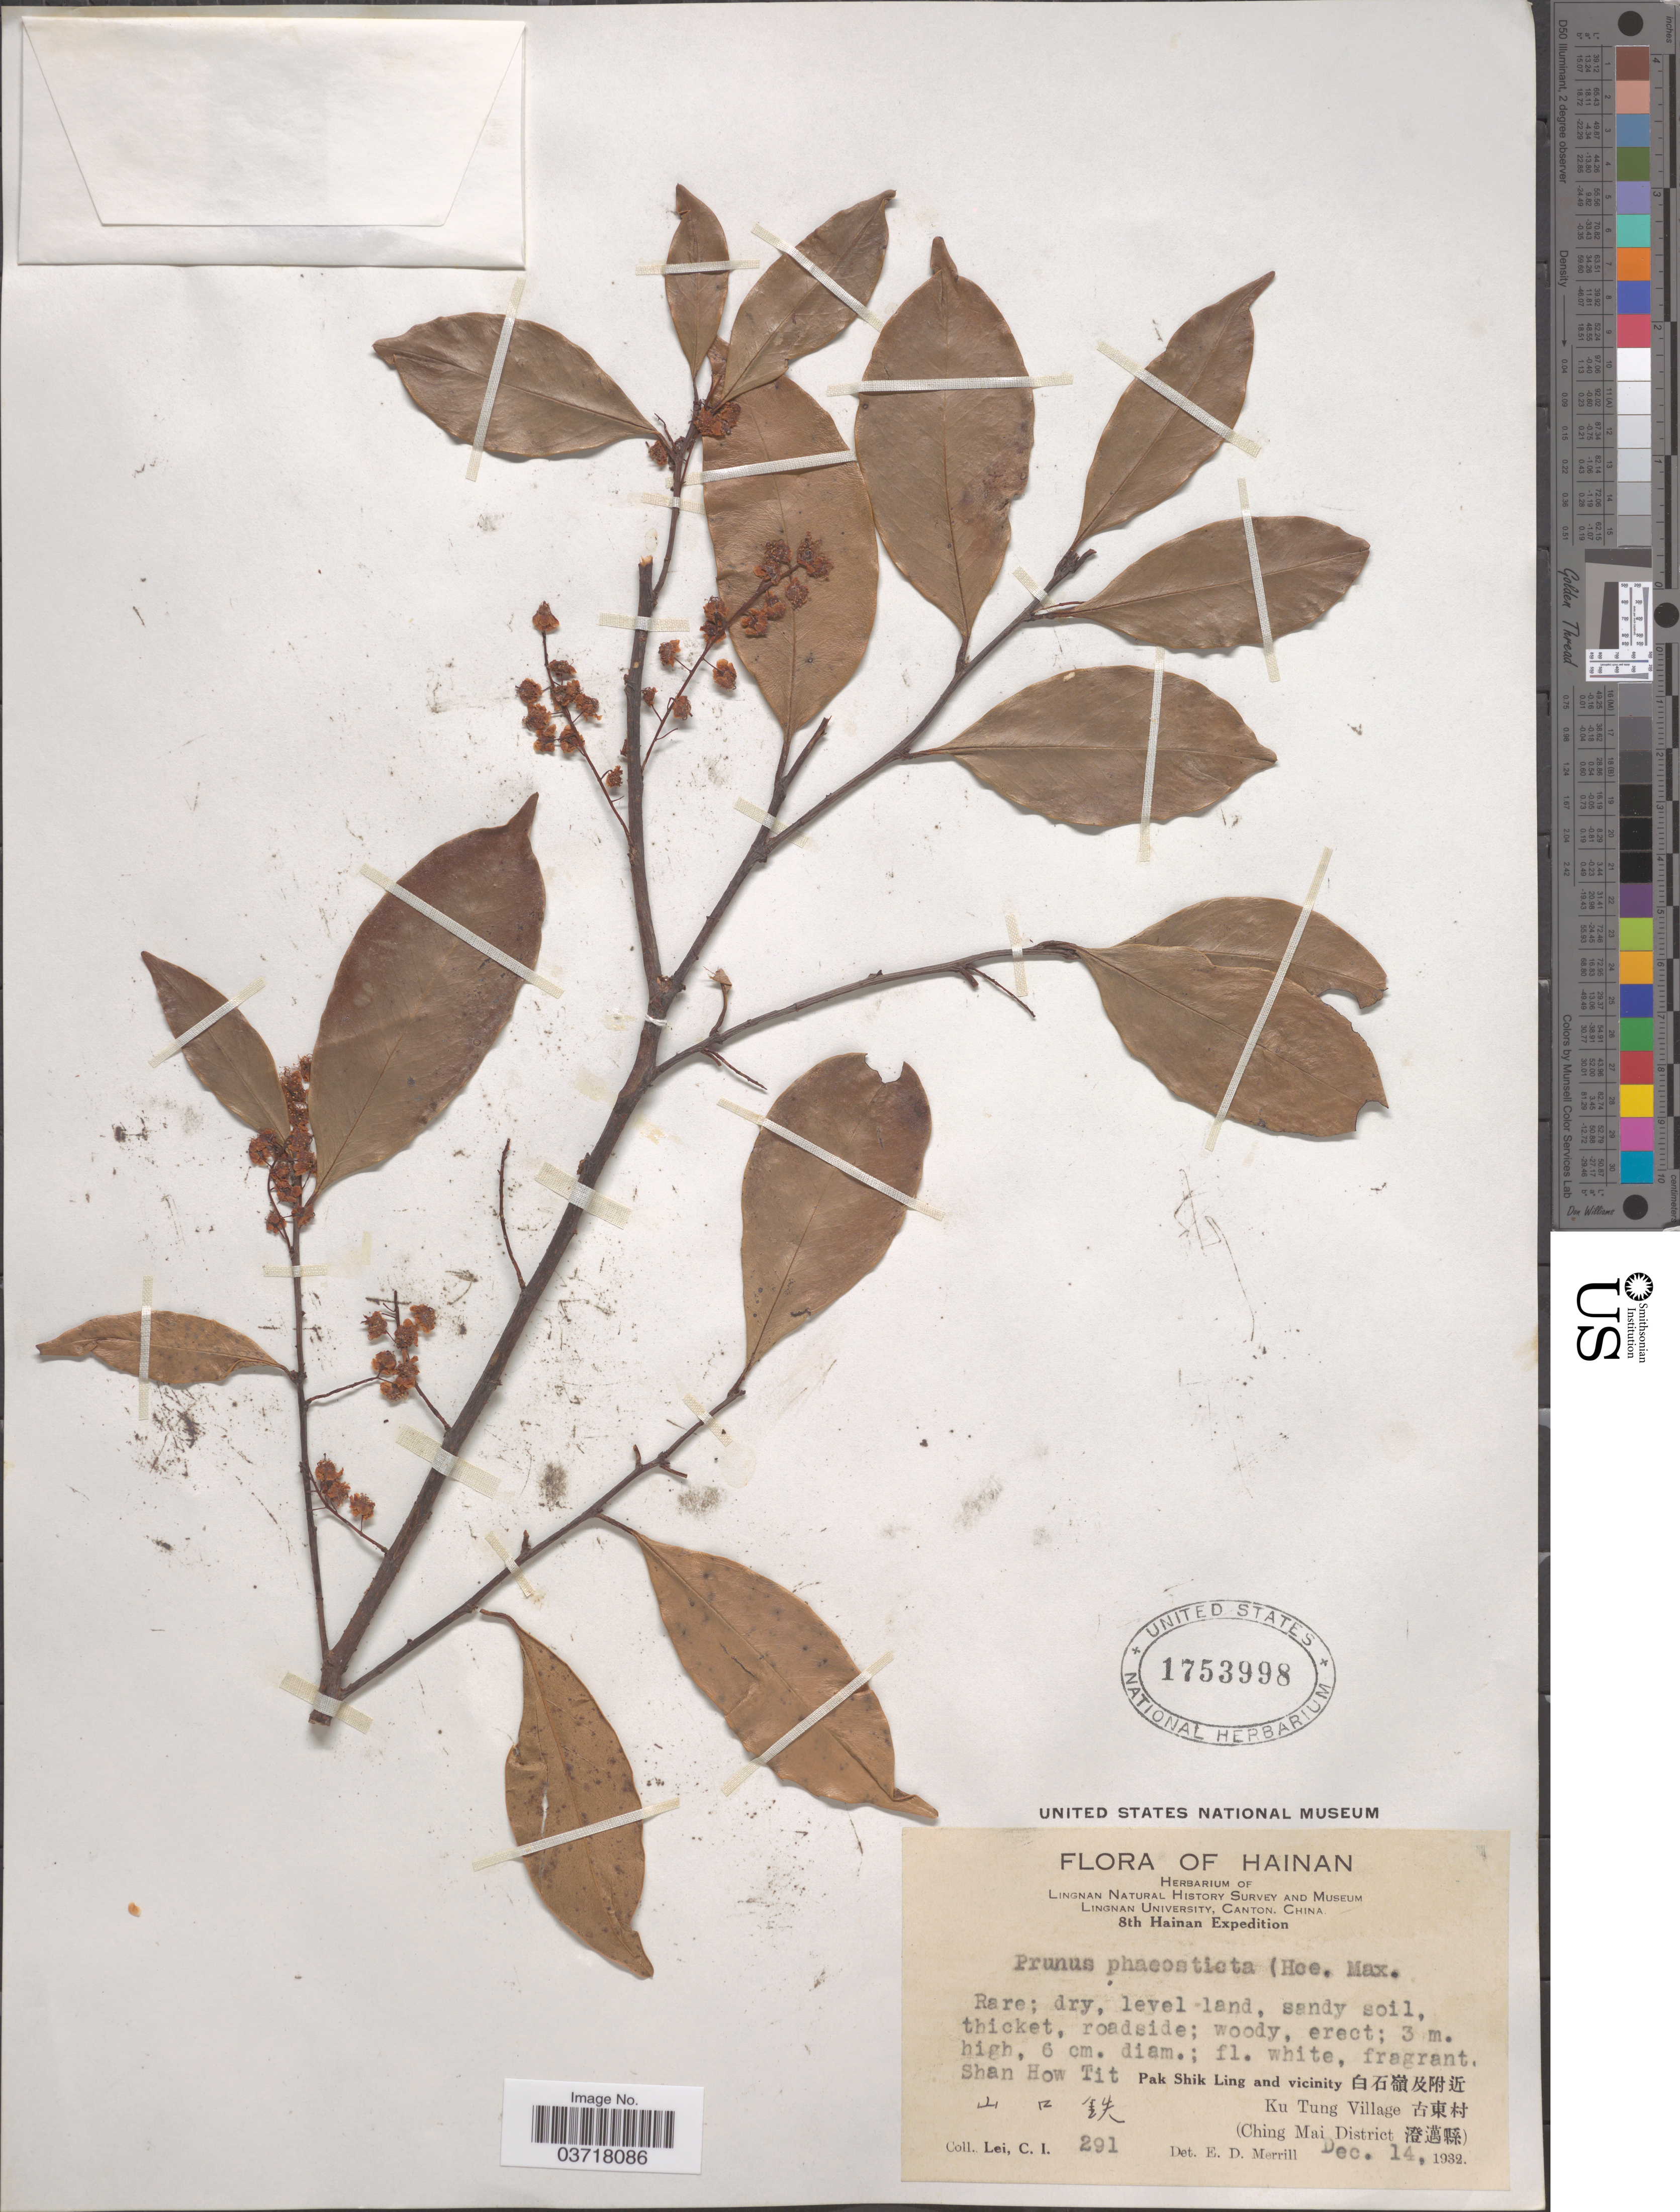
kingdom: Plantae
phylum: Tracheophyta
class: Magnoliopsida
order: Rosales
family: Rosaceae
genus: Prunus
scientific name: Prunus phaeosticta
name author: (Hance) Maxim.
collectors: C. I. Lei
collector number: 291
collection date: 1932-12-14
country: China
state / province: Hainan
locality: Shan How Tit, Pak Shik Ling and vicinity X, Ku Tung Village X, (Ching Mai District X).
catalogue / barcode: US 1753998